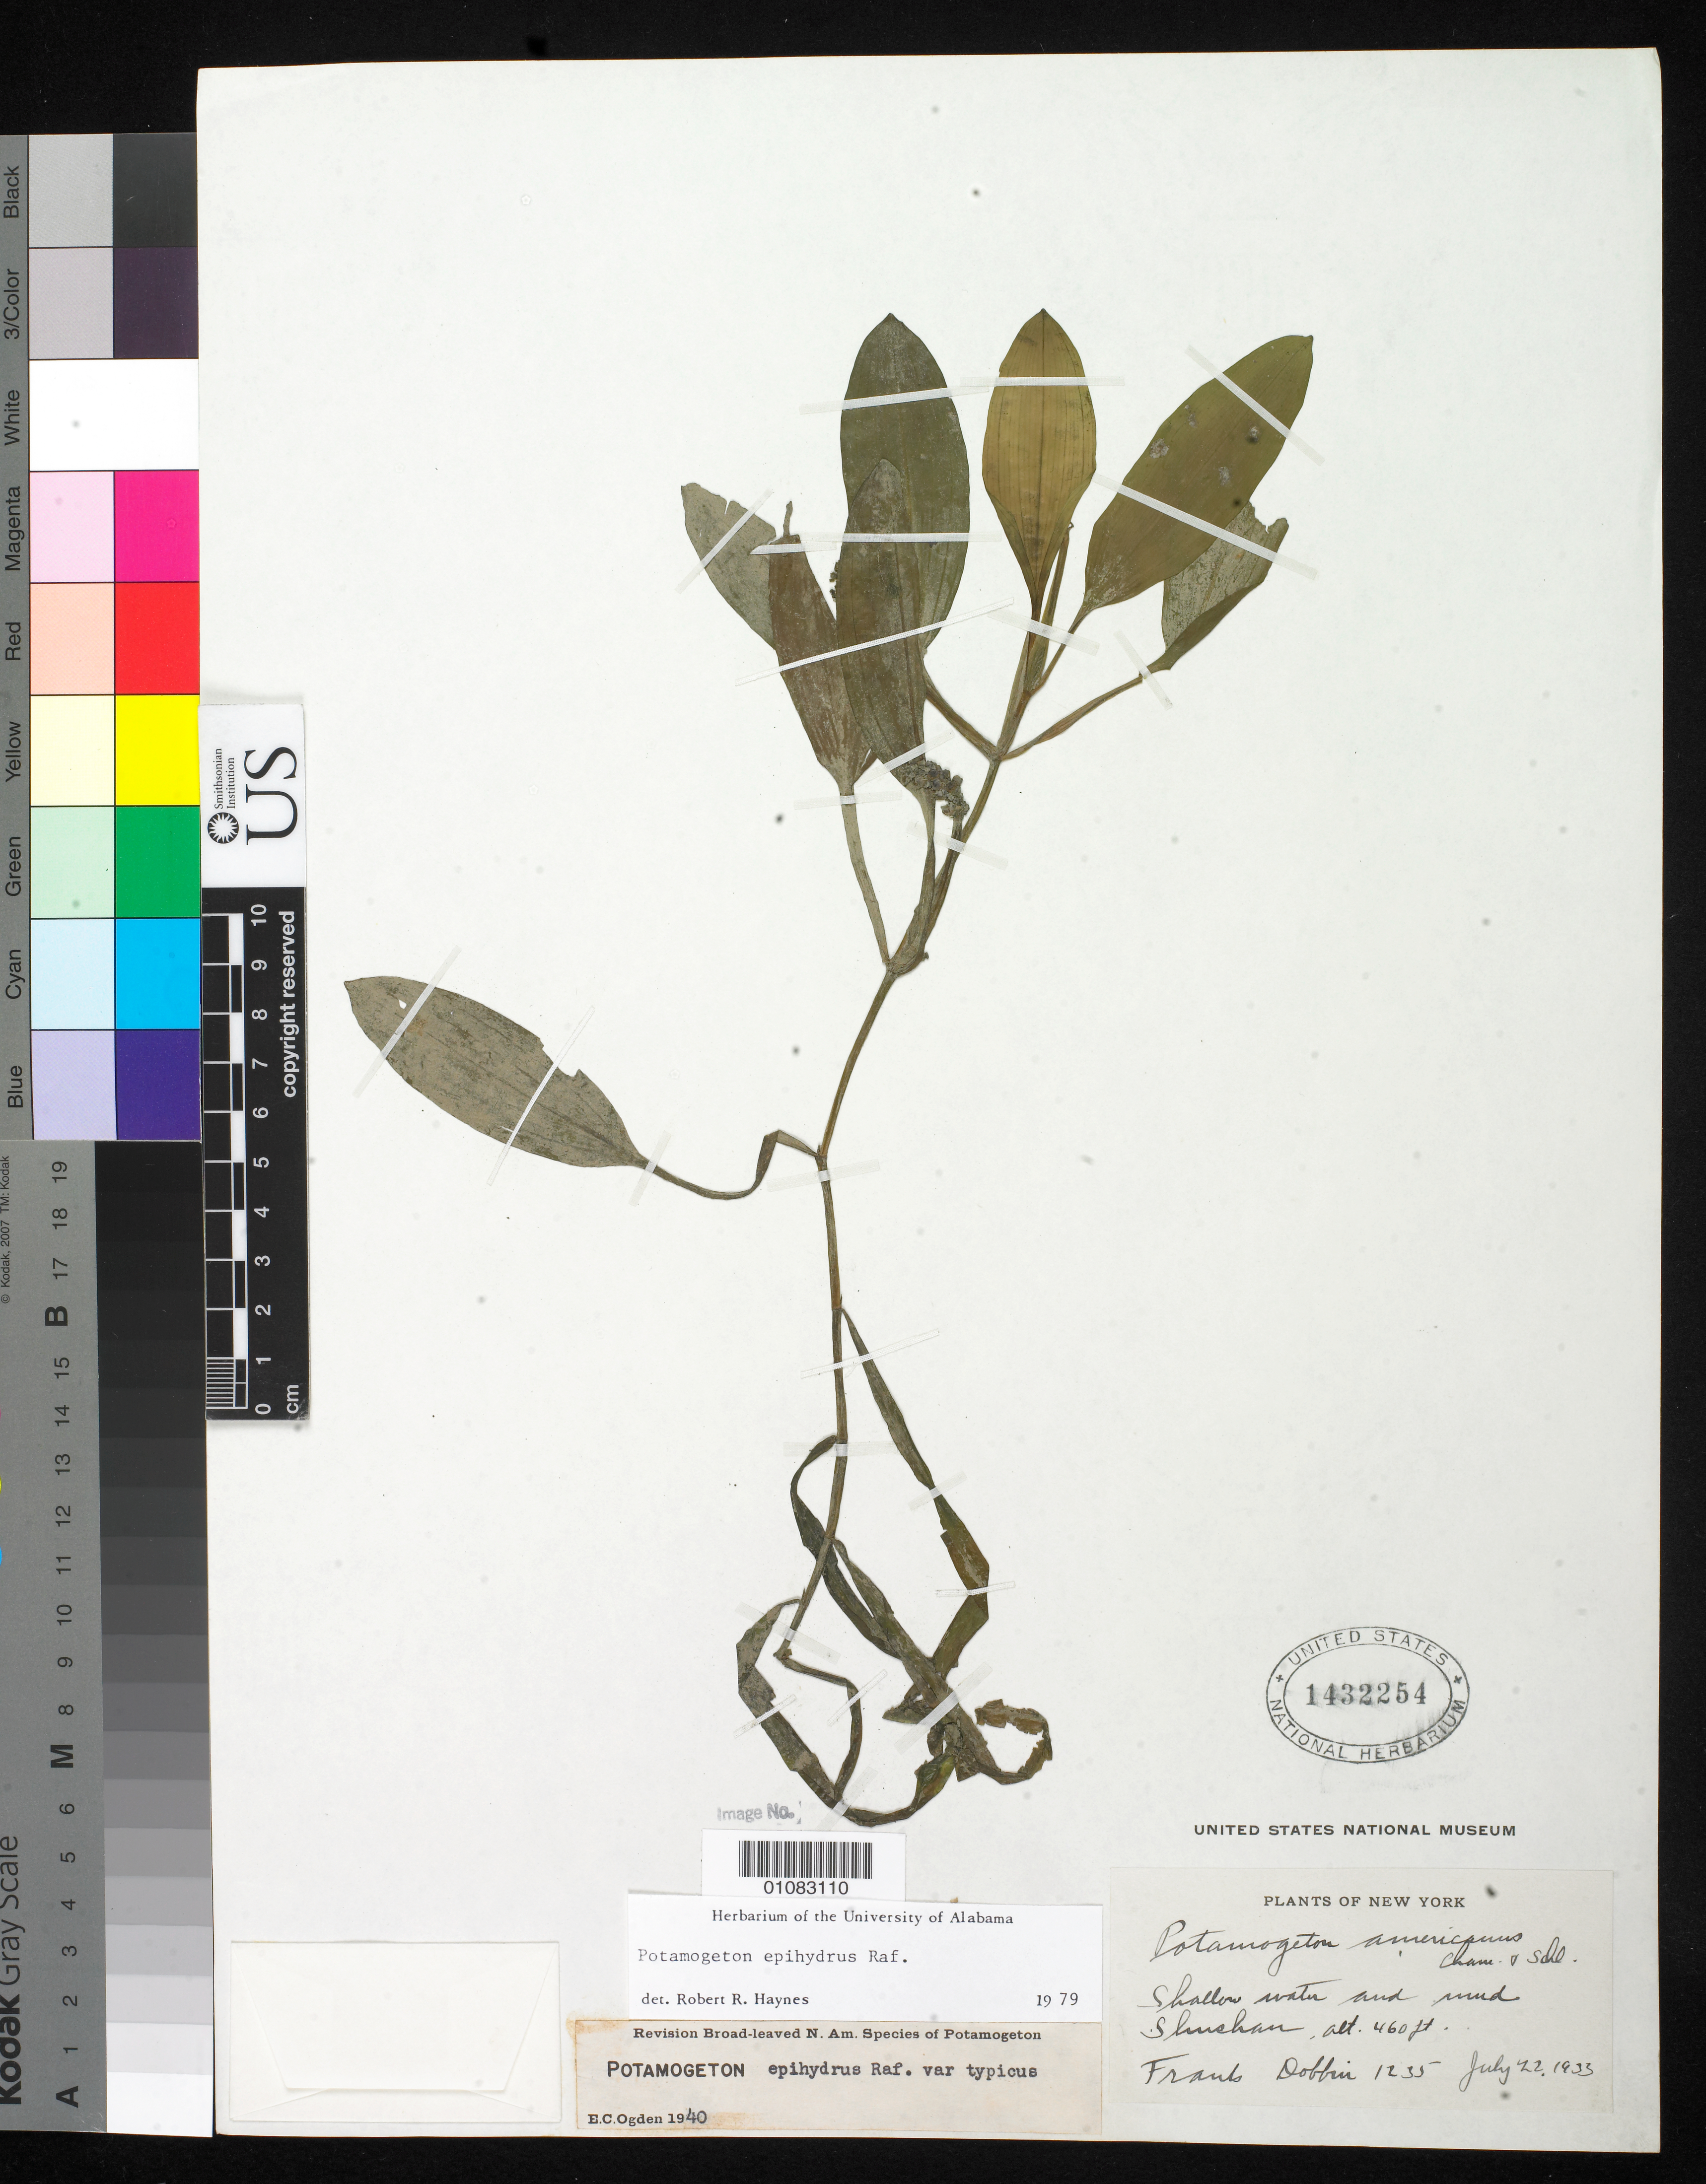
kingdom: Plantae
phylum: Tracheophyta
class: Liliopsida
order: Alismatales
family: Potamogetonaceae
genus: Potamogeton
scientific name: Potamogeton epihydrus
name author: Raf.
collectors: F. Dobbin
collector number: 1235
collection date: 1933-07-22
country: United States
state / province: New York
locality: Shushan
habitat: Shallow water and mud.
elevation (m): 140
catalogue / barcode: US 1432254